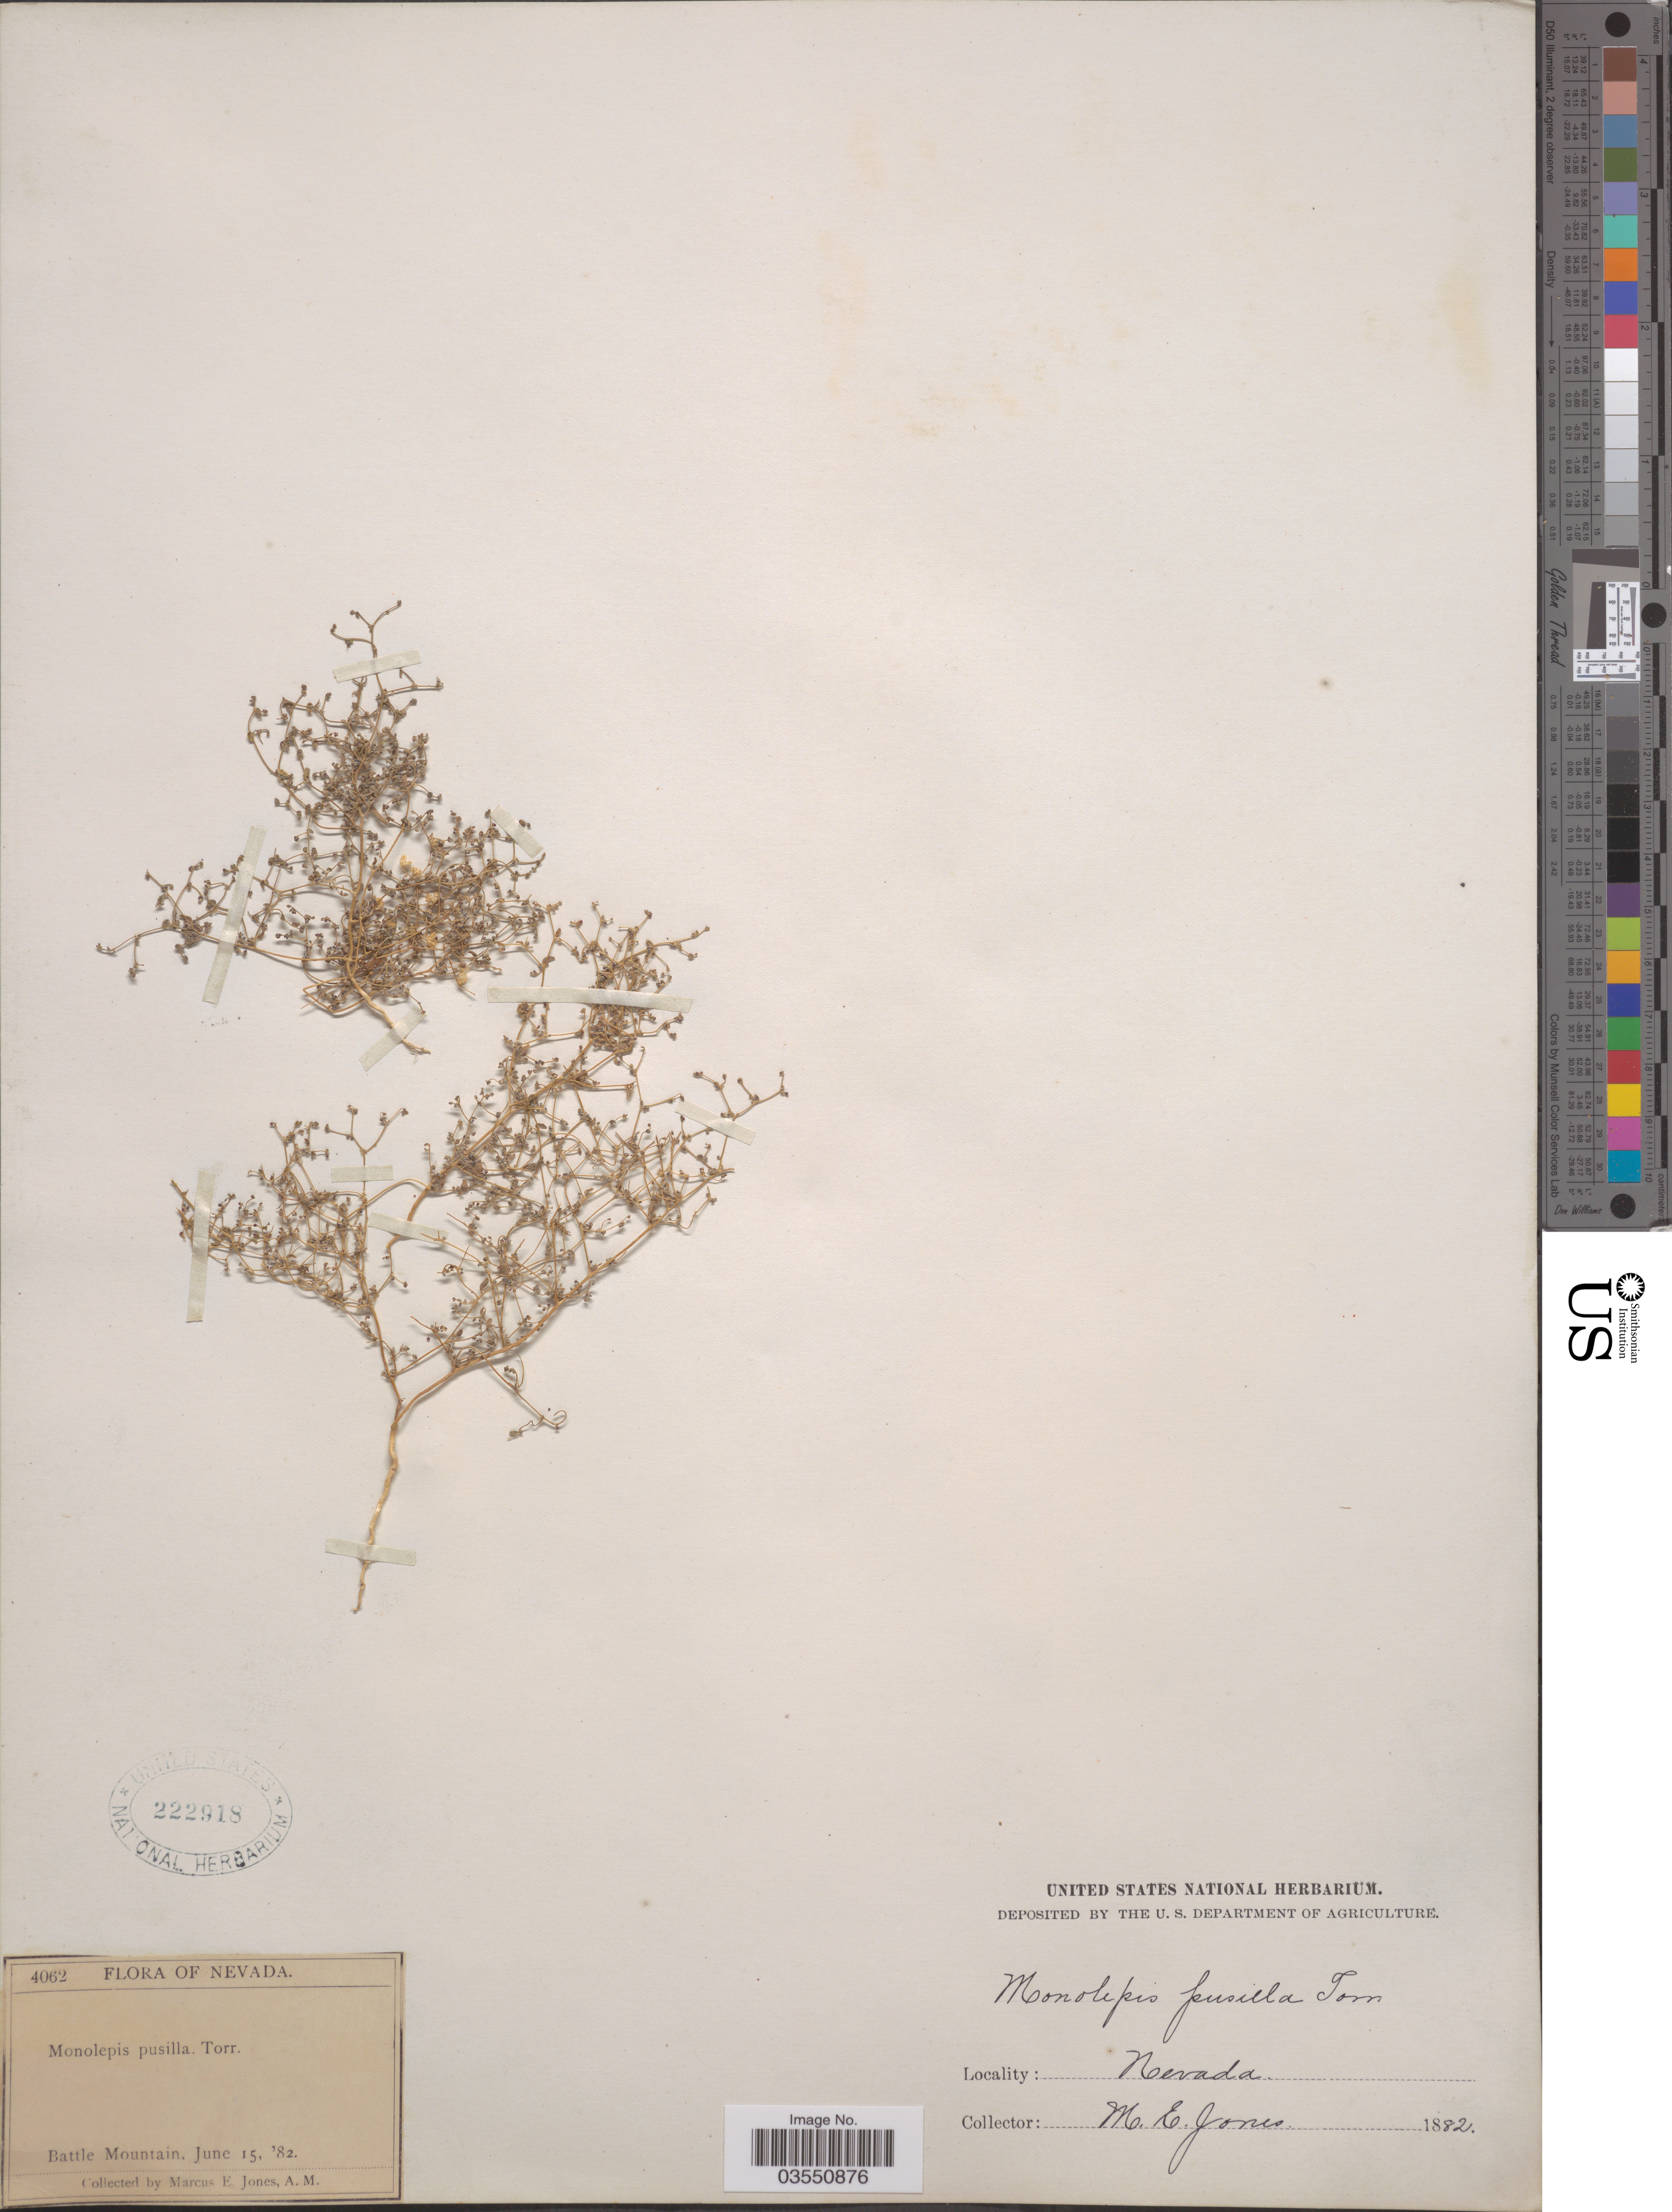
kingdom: Plantae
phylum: Tracheophyta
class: Magnoliopsida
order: Caryophyllales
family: Amaranthaceae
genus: Micromonolepis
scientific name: Micromonolepis pusilla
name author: (Torr. ex S. Watson) Ulbr.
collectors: M. E. Jones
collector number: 4062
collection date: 1882-06-15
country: United States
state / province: Nevada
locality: Battle Mountain.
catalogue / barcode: US 222918